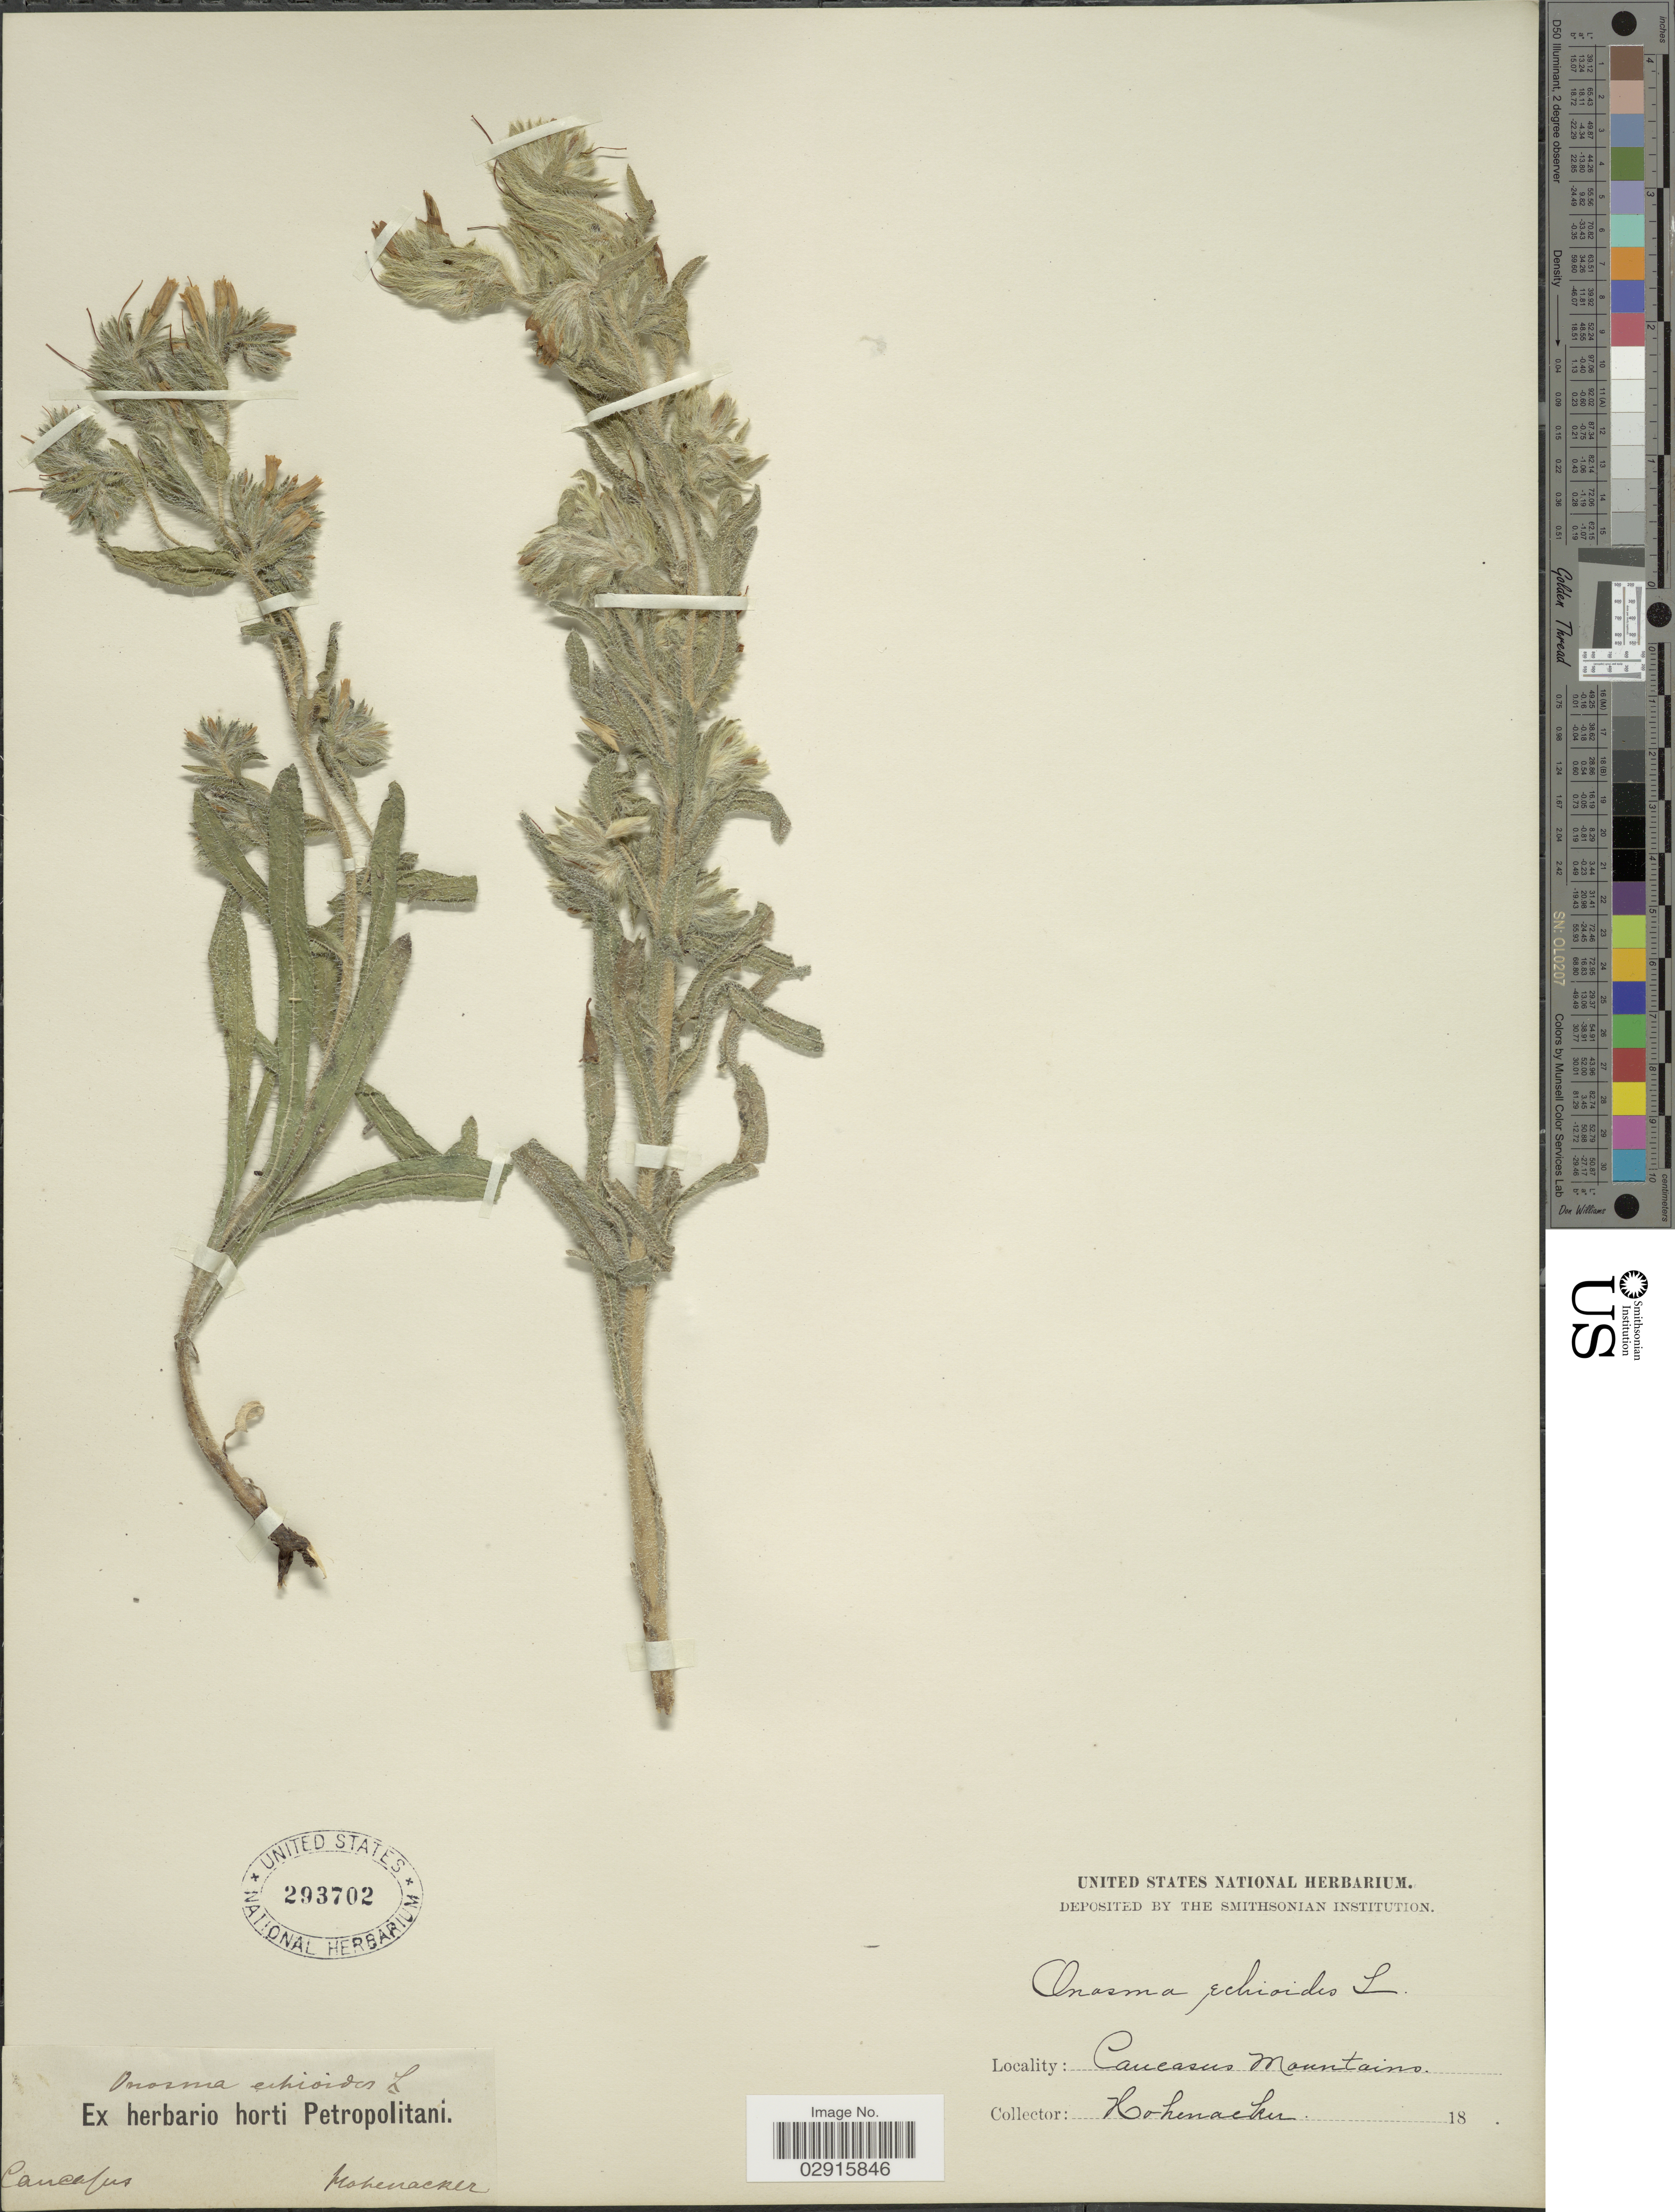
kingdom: Plantae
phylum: Tracheophyta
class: Magnoliopsida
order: Boraginales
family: Boraginaceae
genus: Onosma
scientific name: Onosma echioides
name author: L.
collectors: Hohenacker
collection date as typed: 18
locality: Caucasus Mountains.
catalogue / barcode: US 293702